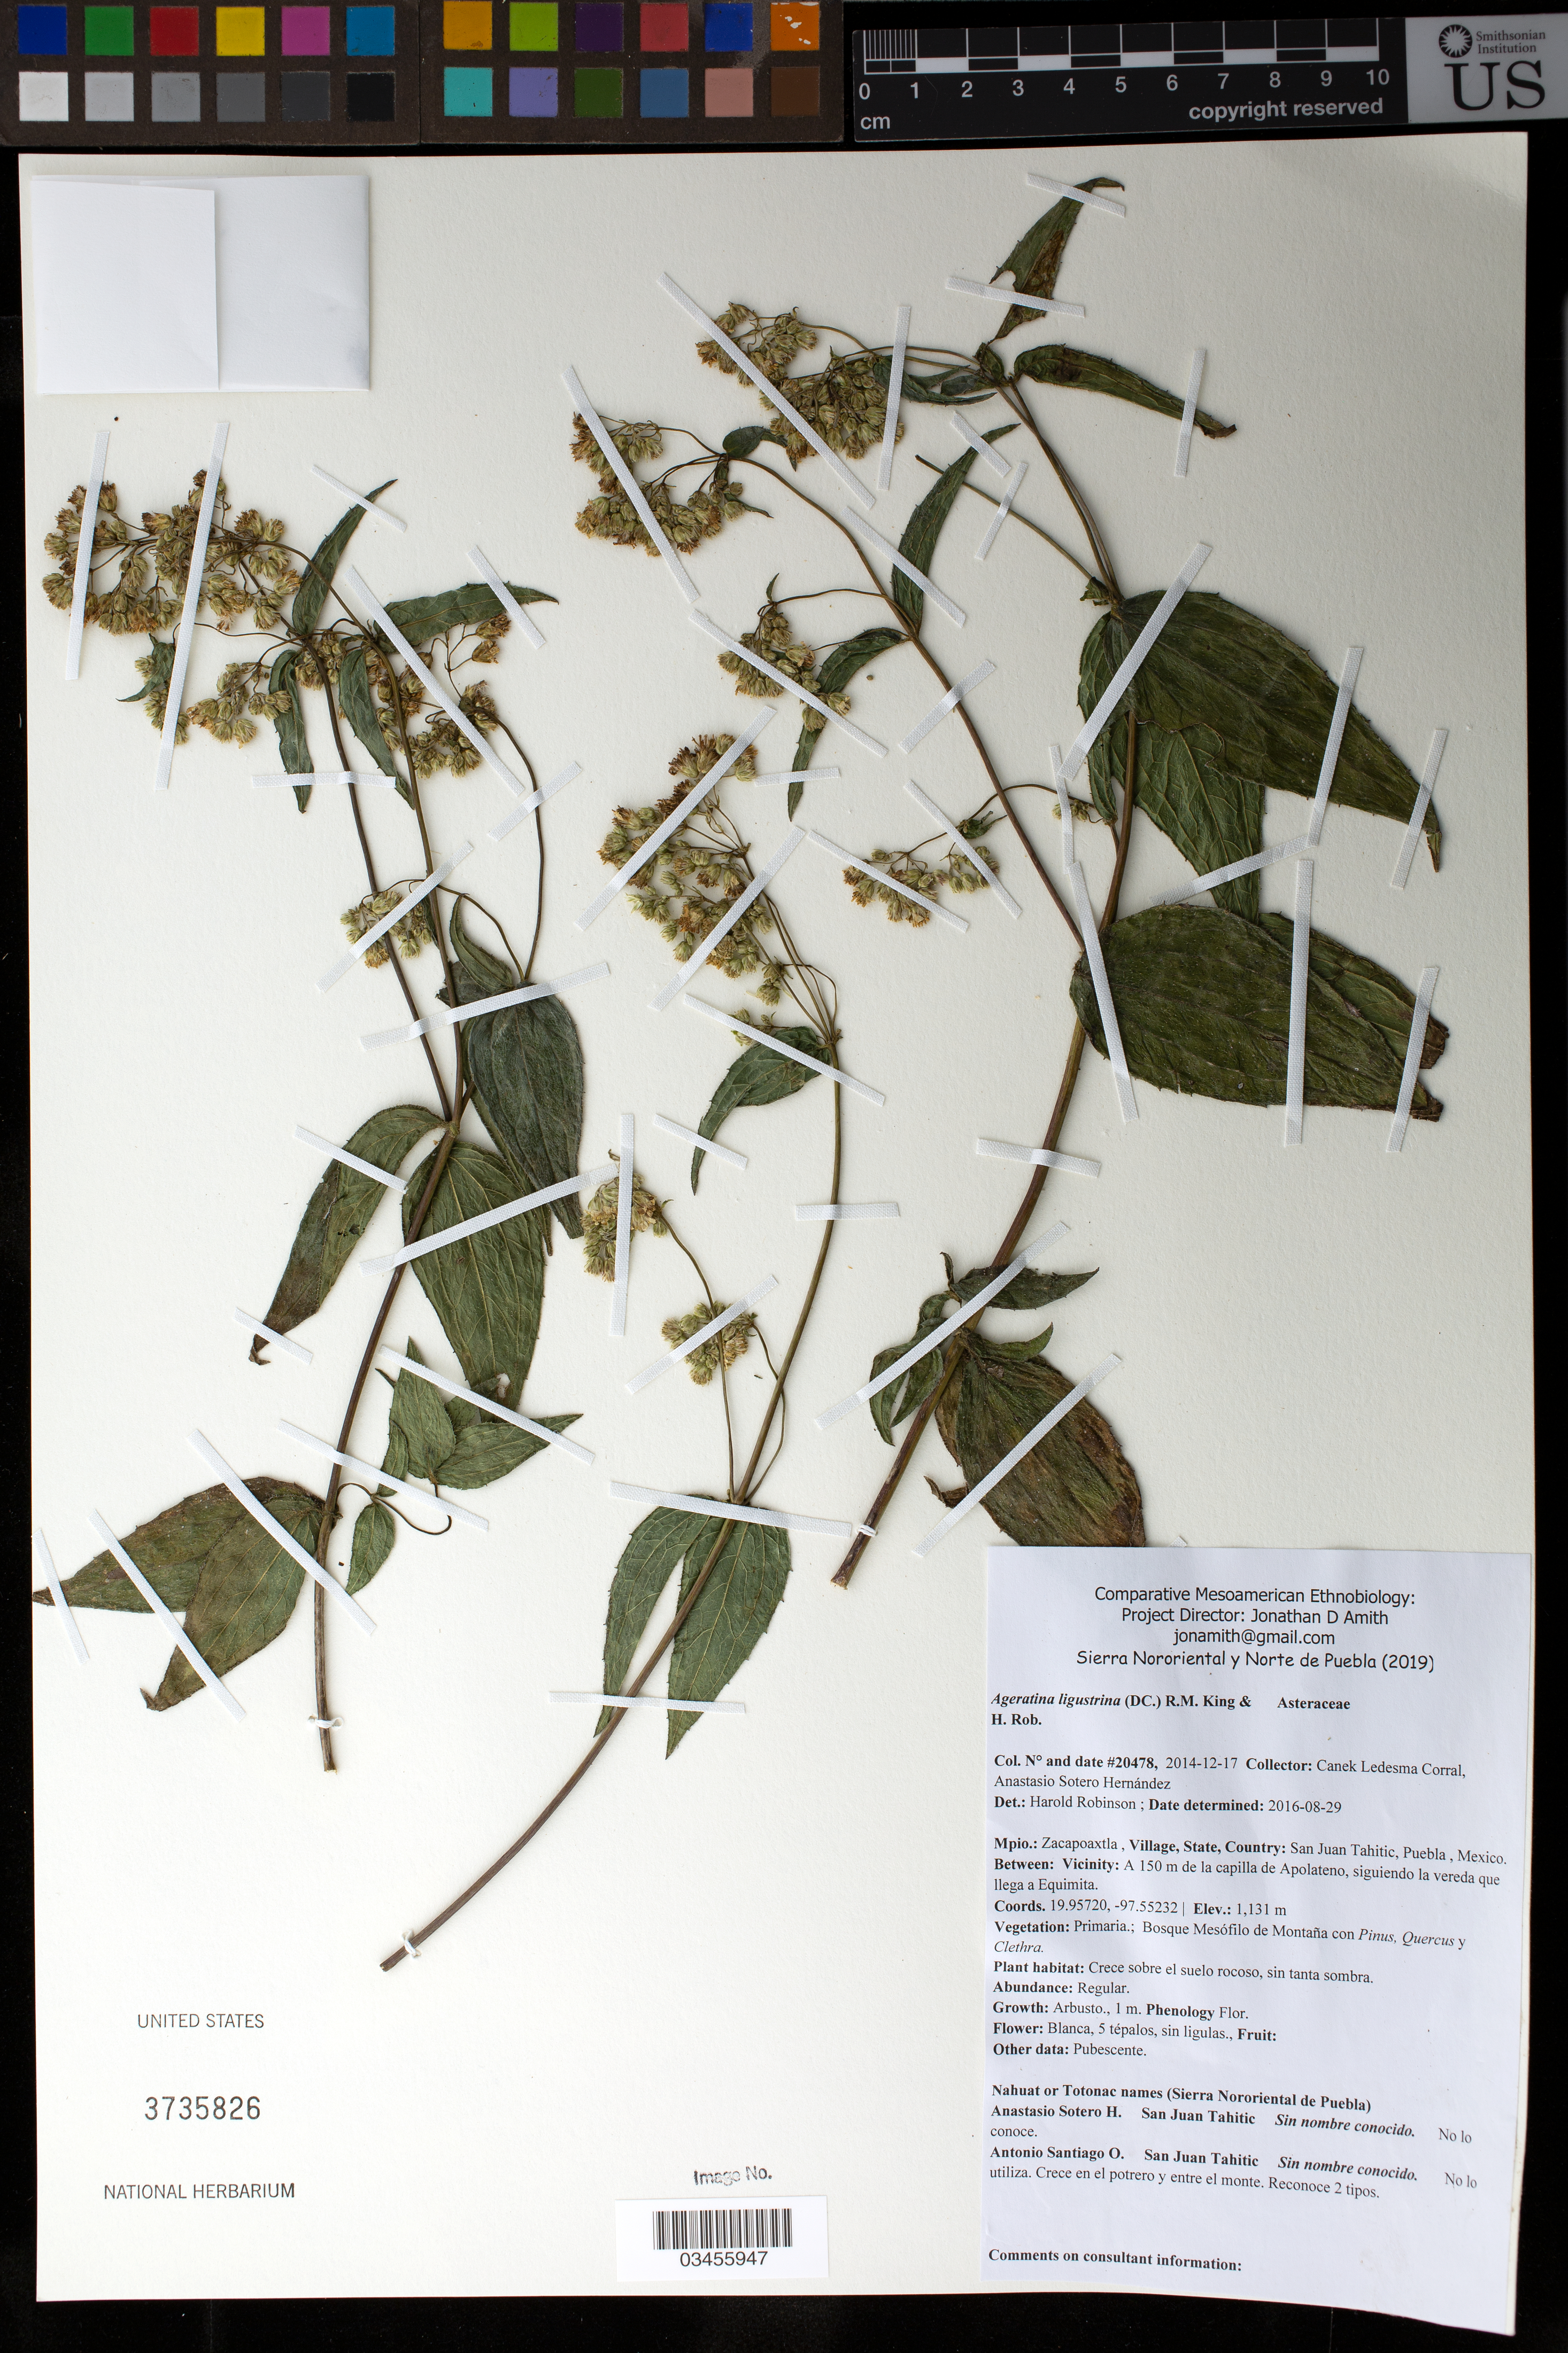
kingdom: Plantae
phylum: Tracheophyta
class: Magnoliopsida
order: Asterales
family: Asteraceae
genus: Ageratina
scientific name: Ageratina ligustrina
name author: (DC.) R.M. King & H. Rob.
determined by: Robinson, Harold E., (US)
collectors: Canek Ledesma C.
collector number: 20478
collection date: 2014-12-17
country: México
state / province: Puebla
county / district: Zacapoaxtla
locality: PUEBLO: San Juan Tahitic; LOCALIDAD EXACTA: A 150 m de la capilla de Apolateno, siguiendo la vereda que llega a Equimita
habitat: Bosque mesófilo de montaña con Pinus, Quercus y Clethra; Crece sobre el suelo rocoso, sin tanta sombra.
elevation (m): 1131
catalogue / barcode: US 3735826